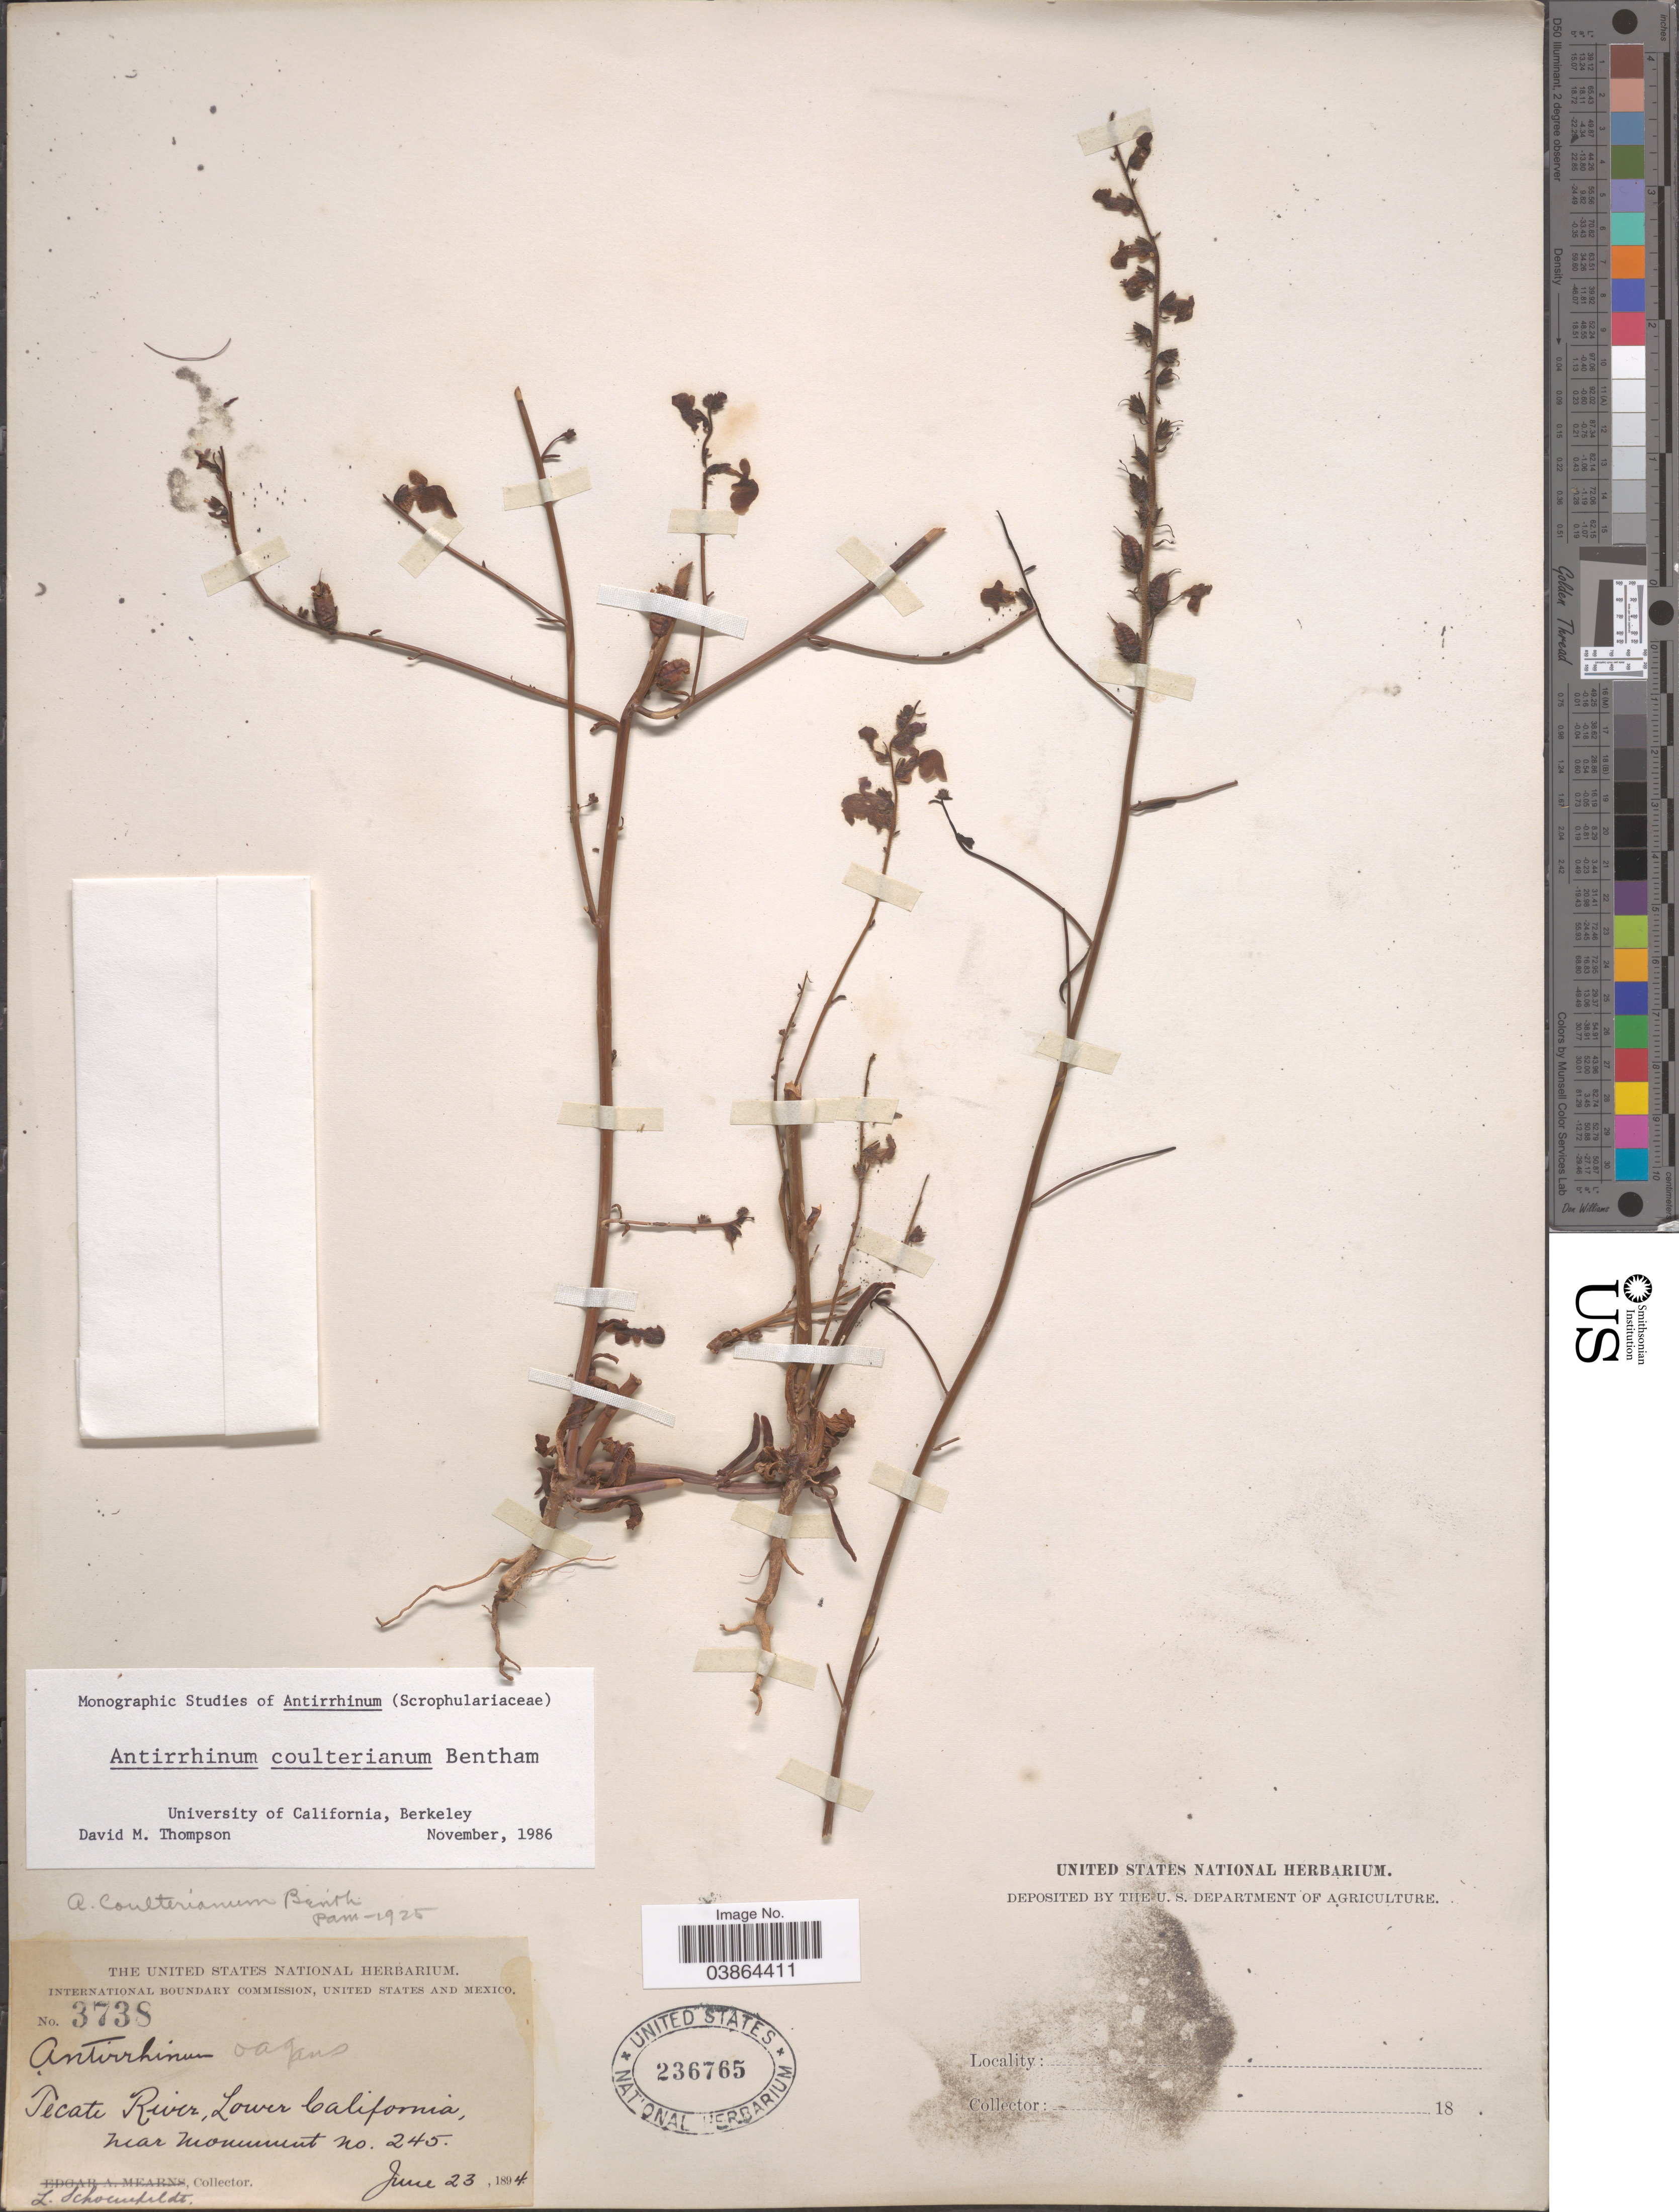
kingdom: Plantae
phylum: Tracheophyta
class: Magnoliopsida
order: Lamiales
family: Plantaginaceae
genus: Sairocarpus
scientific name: Sairocarpus coulterianus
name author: (Benth.) D.A. Sutton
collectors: L. Schoenefeldt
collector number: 3738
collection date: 1894-06-23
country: Mexico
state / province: Baja California Norte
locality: Tecate River, near monument no. 245.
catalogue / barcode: US 236765